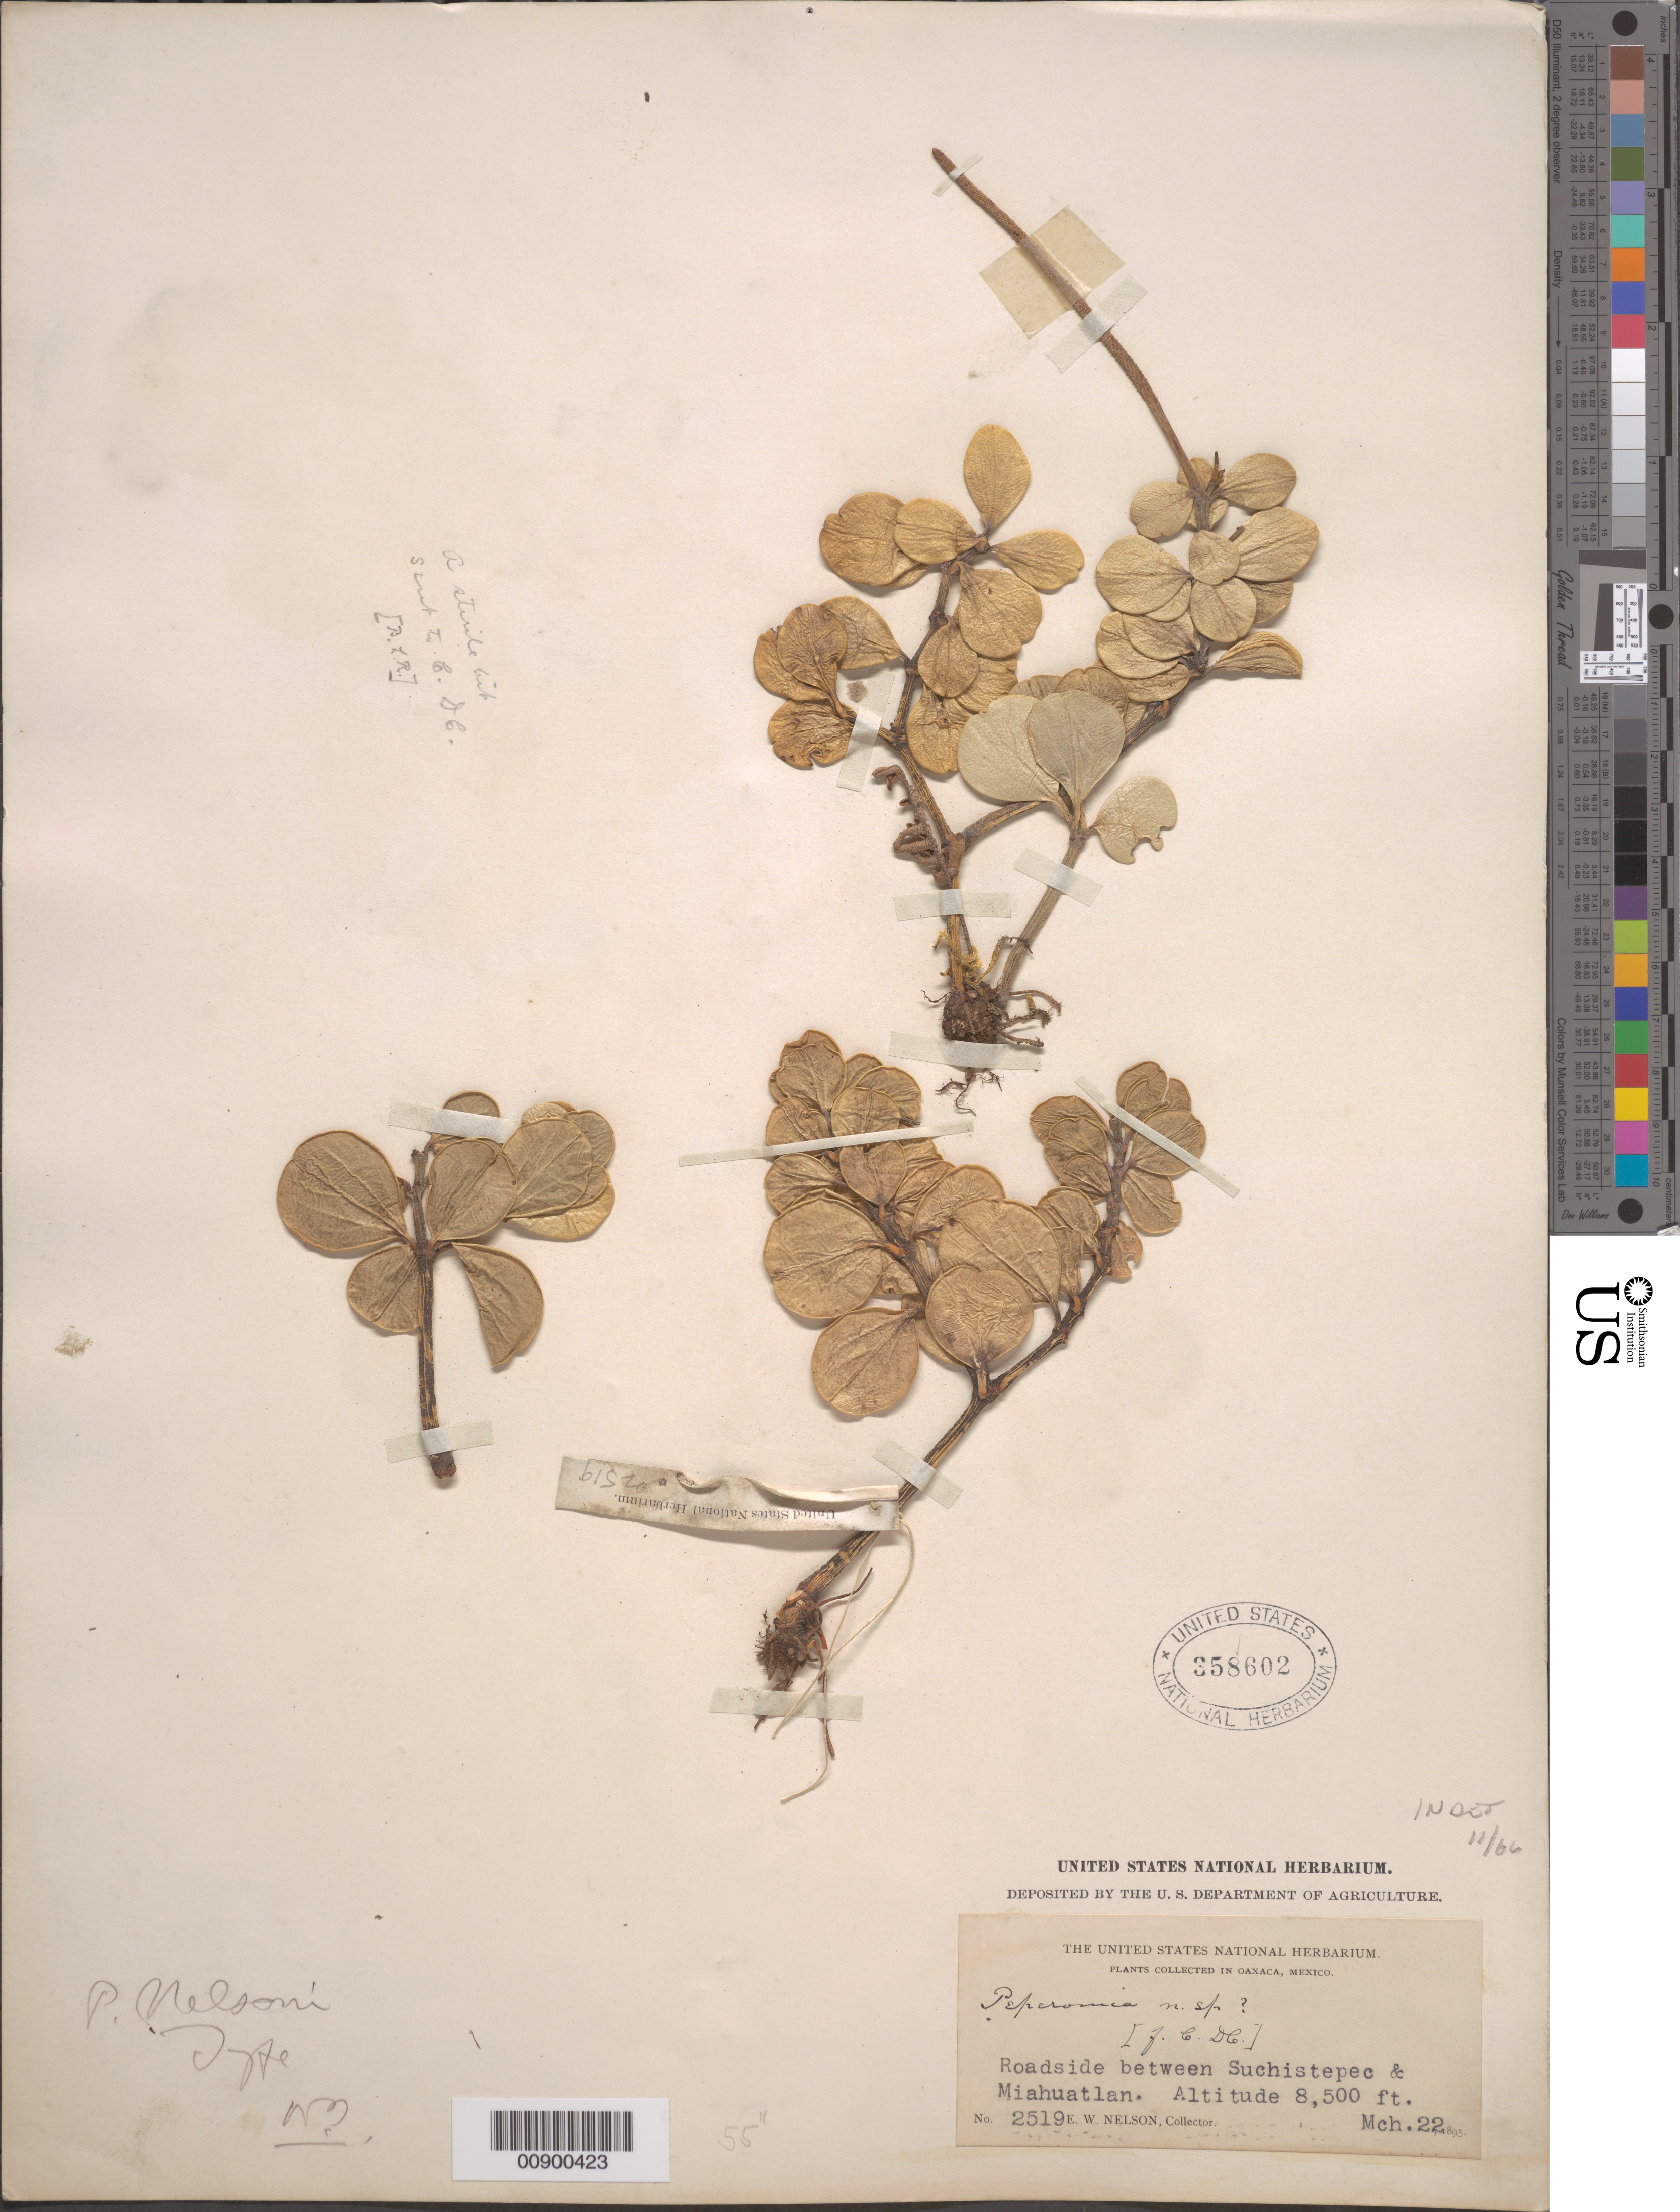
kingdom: Plantae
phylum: Tracheophyta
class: Magnoliopsida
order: Piperales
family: Piperaceae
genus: Peperomia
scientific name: Peperomia pecuniifolia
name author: Trel. & Standl.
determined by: Jiménez, José Estaban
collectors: E. W. Nelson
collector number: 2519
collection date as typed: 22 Mar 1895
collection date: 1895-03-22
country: Mexico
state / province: Oaxaca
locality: Oaxaca: Roadside between Suchistepec & Miahuatlan.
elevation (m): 2591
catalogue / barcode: US 358602